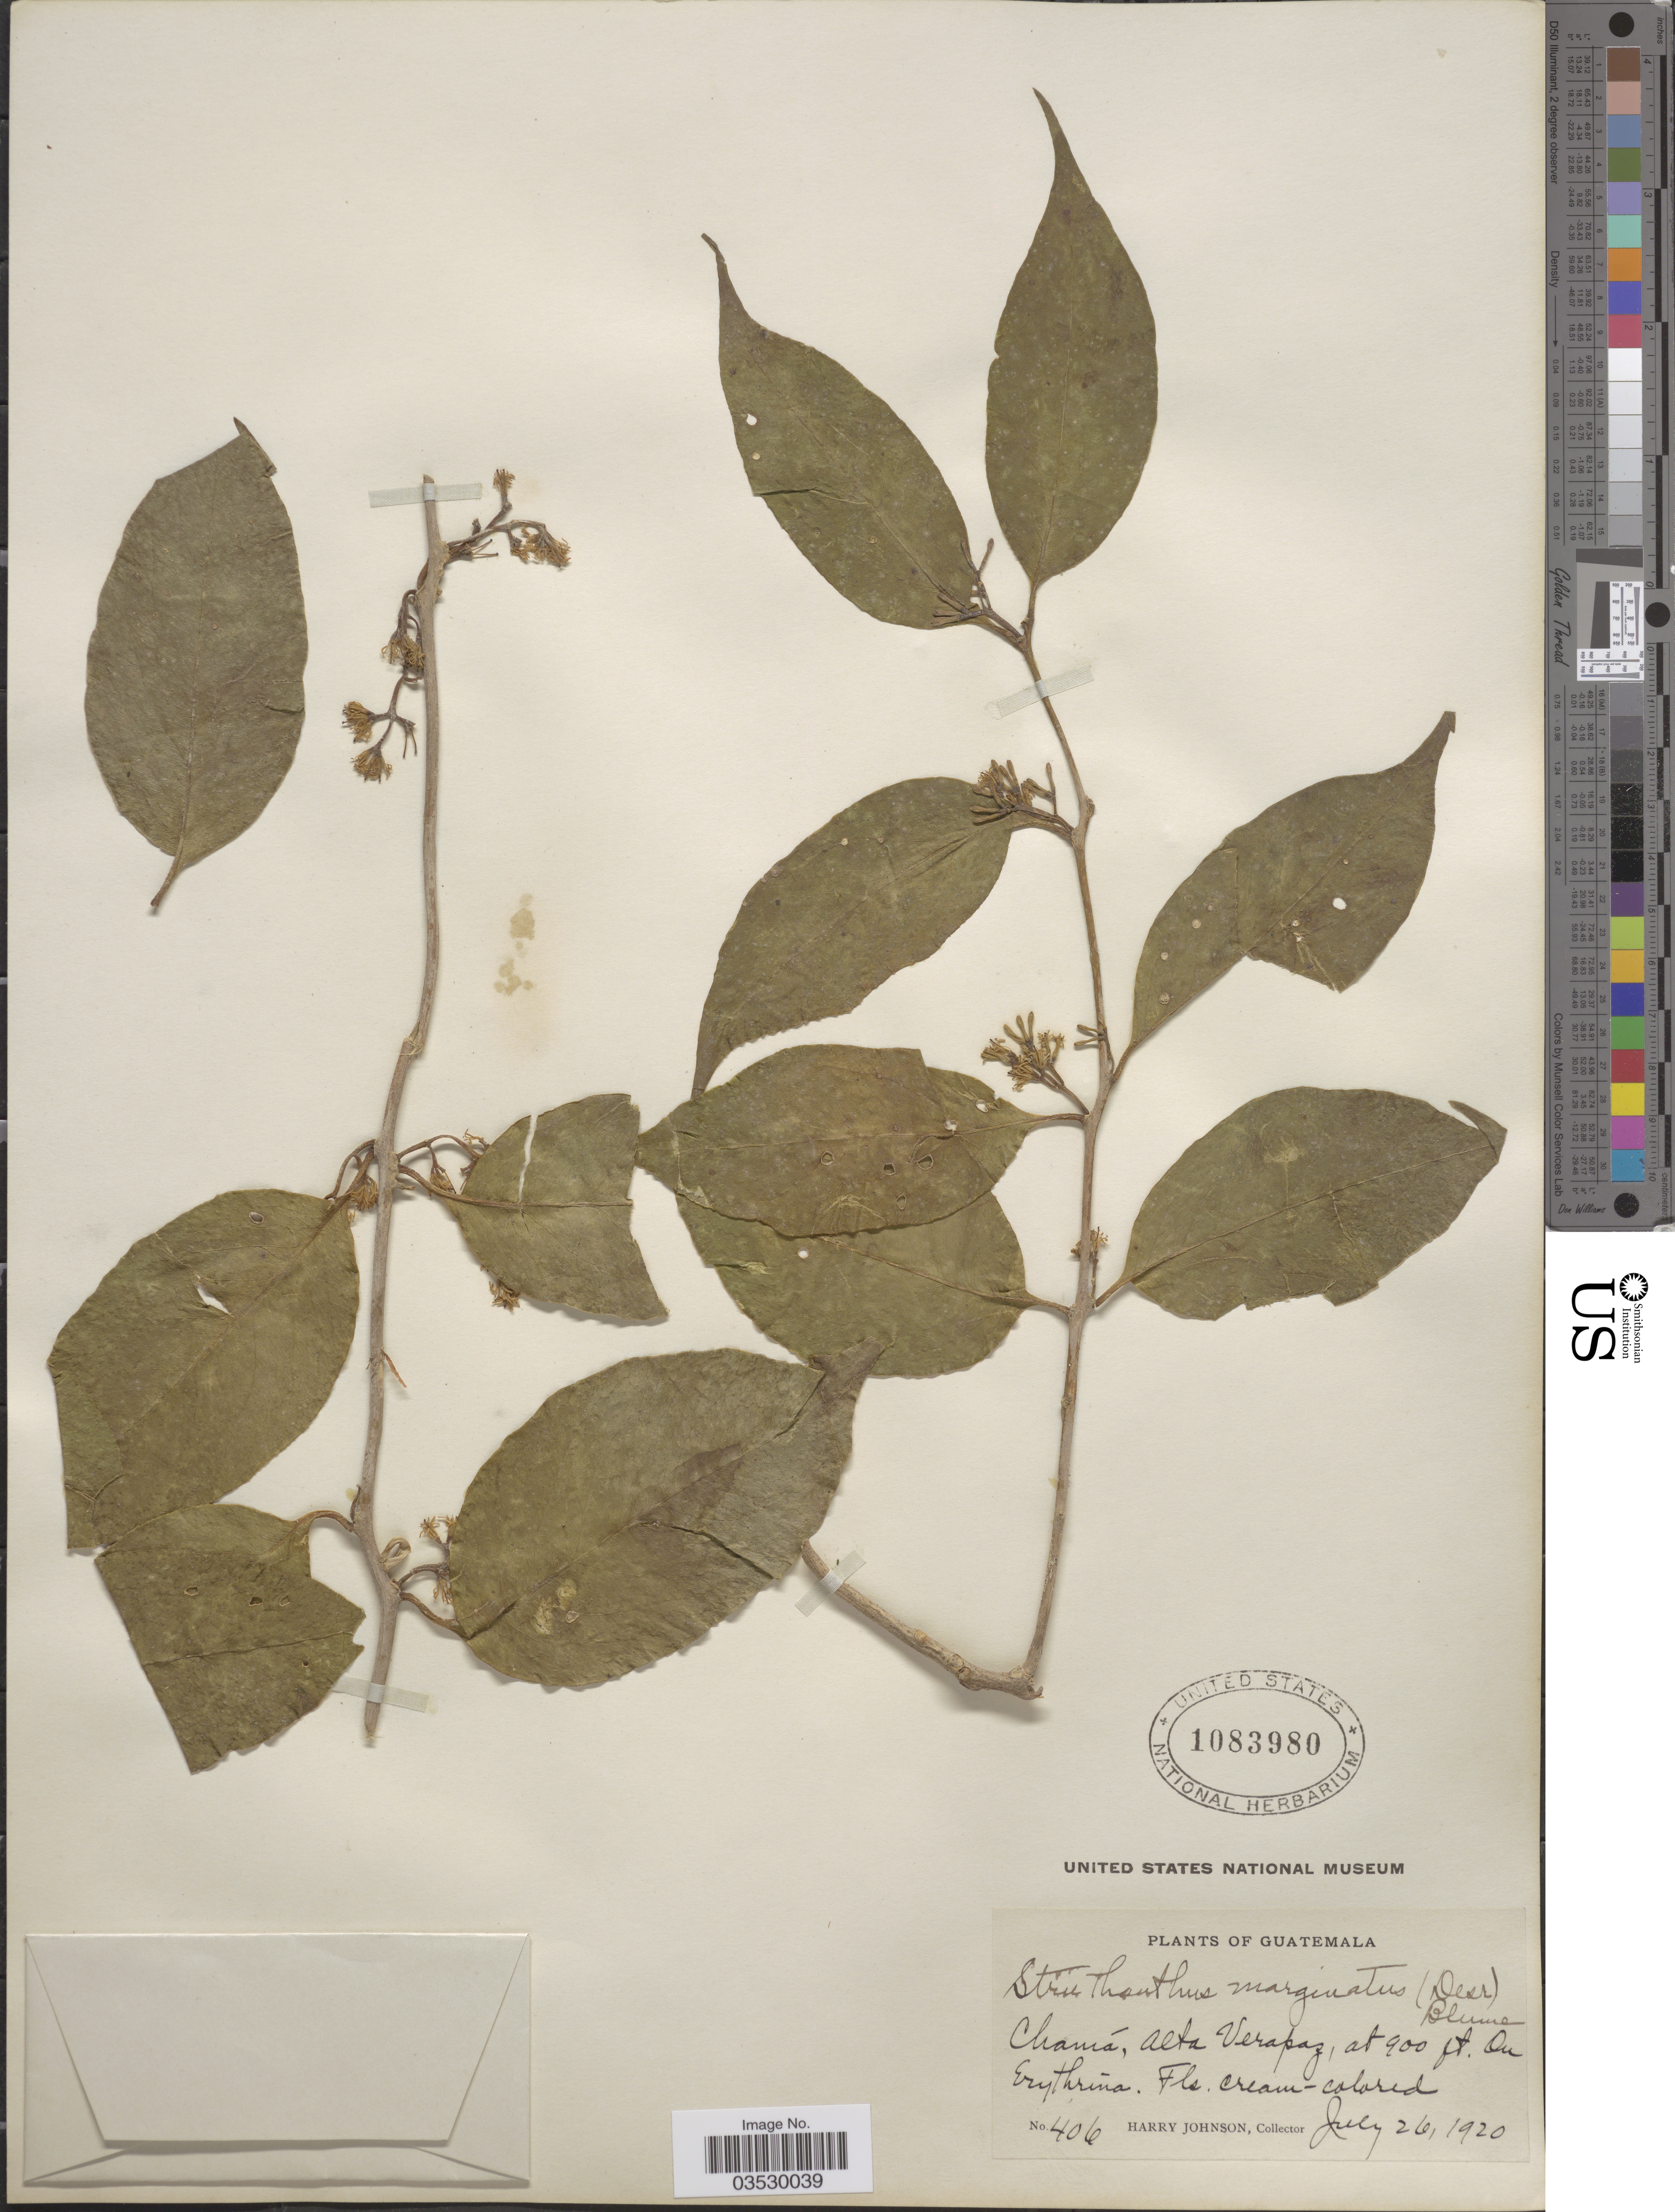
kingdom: Plantae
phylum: Tracheophyta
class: Magnoliopsida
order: Santalales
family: Loranthaceae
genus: Struthanthus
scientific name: Struthanthus marginatus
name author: (Desr.) Blume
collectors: H. Johnson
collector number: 406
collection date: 1920-07-26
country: Guatemala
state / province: Alta Verapaz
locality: Chamá.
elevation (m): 274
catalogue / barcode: US 1083980